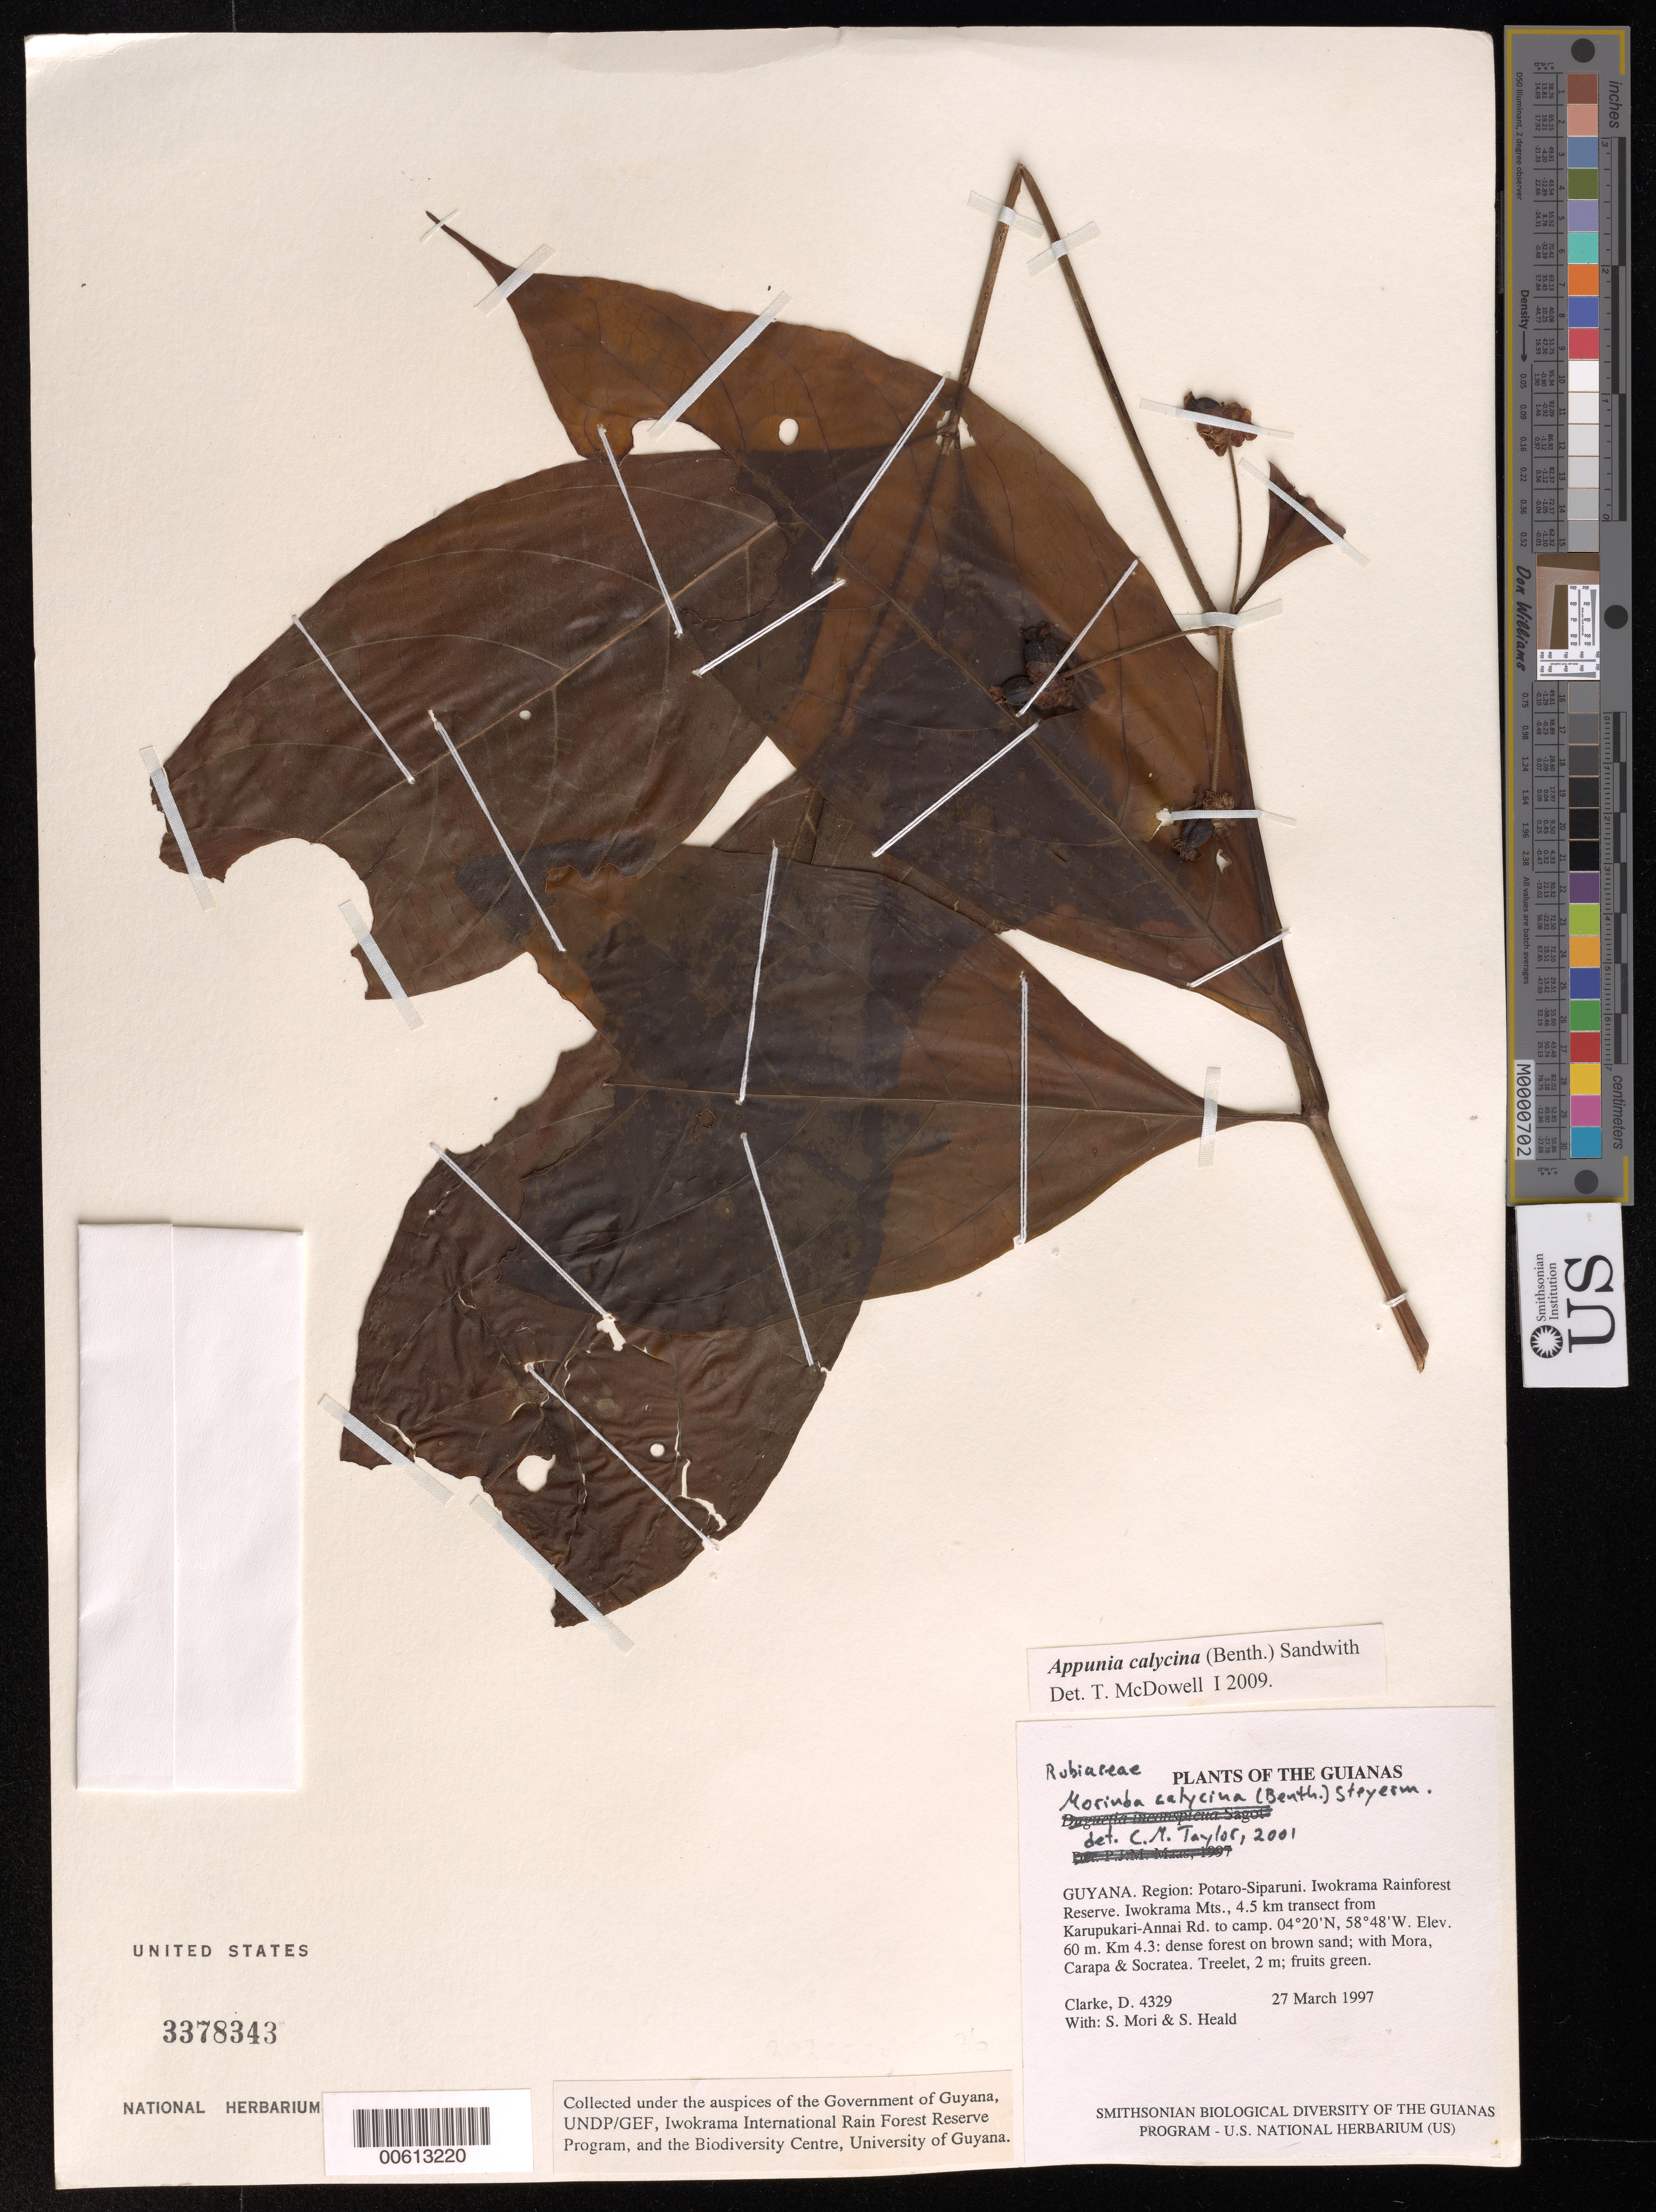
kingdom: Plantae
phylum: Tracheophyta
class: Magnoliopsida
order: Gentianales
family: Rubiaceae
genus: Appunia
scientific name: Appunia calycina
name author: (Benth.) Sandwith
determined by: McDowell, T.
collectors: H. D. Clarke, S. Mori & S. Heald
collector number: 4329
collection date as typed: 27 March 1997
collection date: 1997-03-27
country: Guyana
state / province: Potaro-Siparuni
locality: Iwokrama Rainforest Reserve. Iwokrama Mts., 4.5 km transect from Karupukari-Annai Rd. to camp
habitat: Km 4.3: dense forest on brown sand; with Mora, Carapa & Socratea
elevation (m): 60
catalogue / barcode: US 3378343